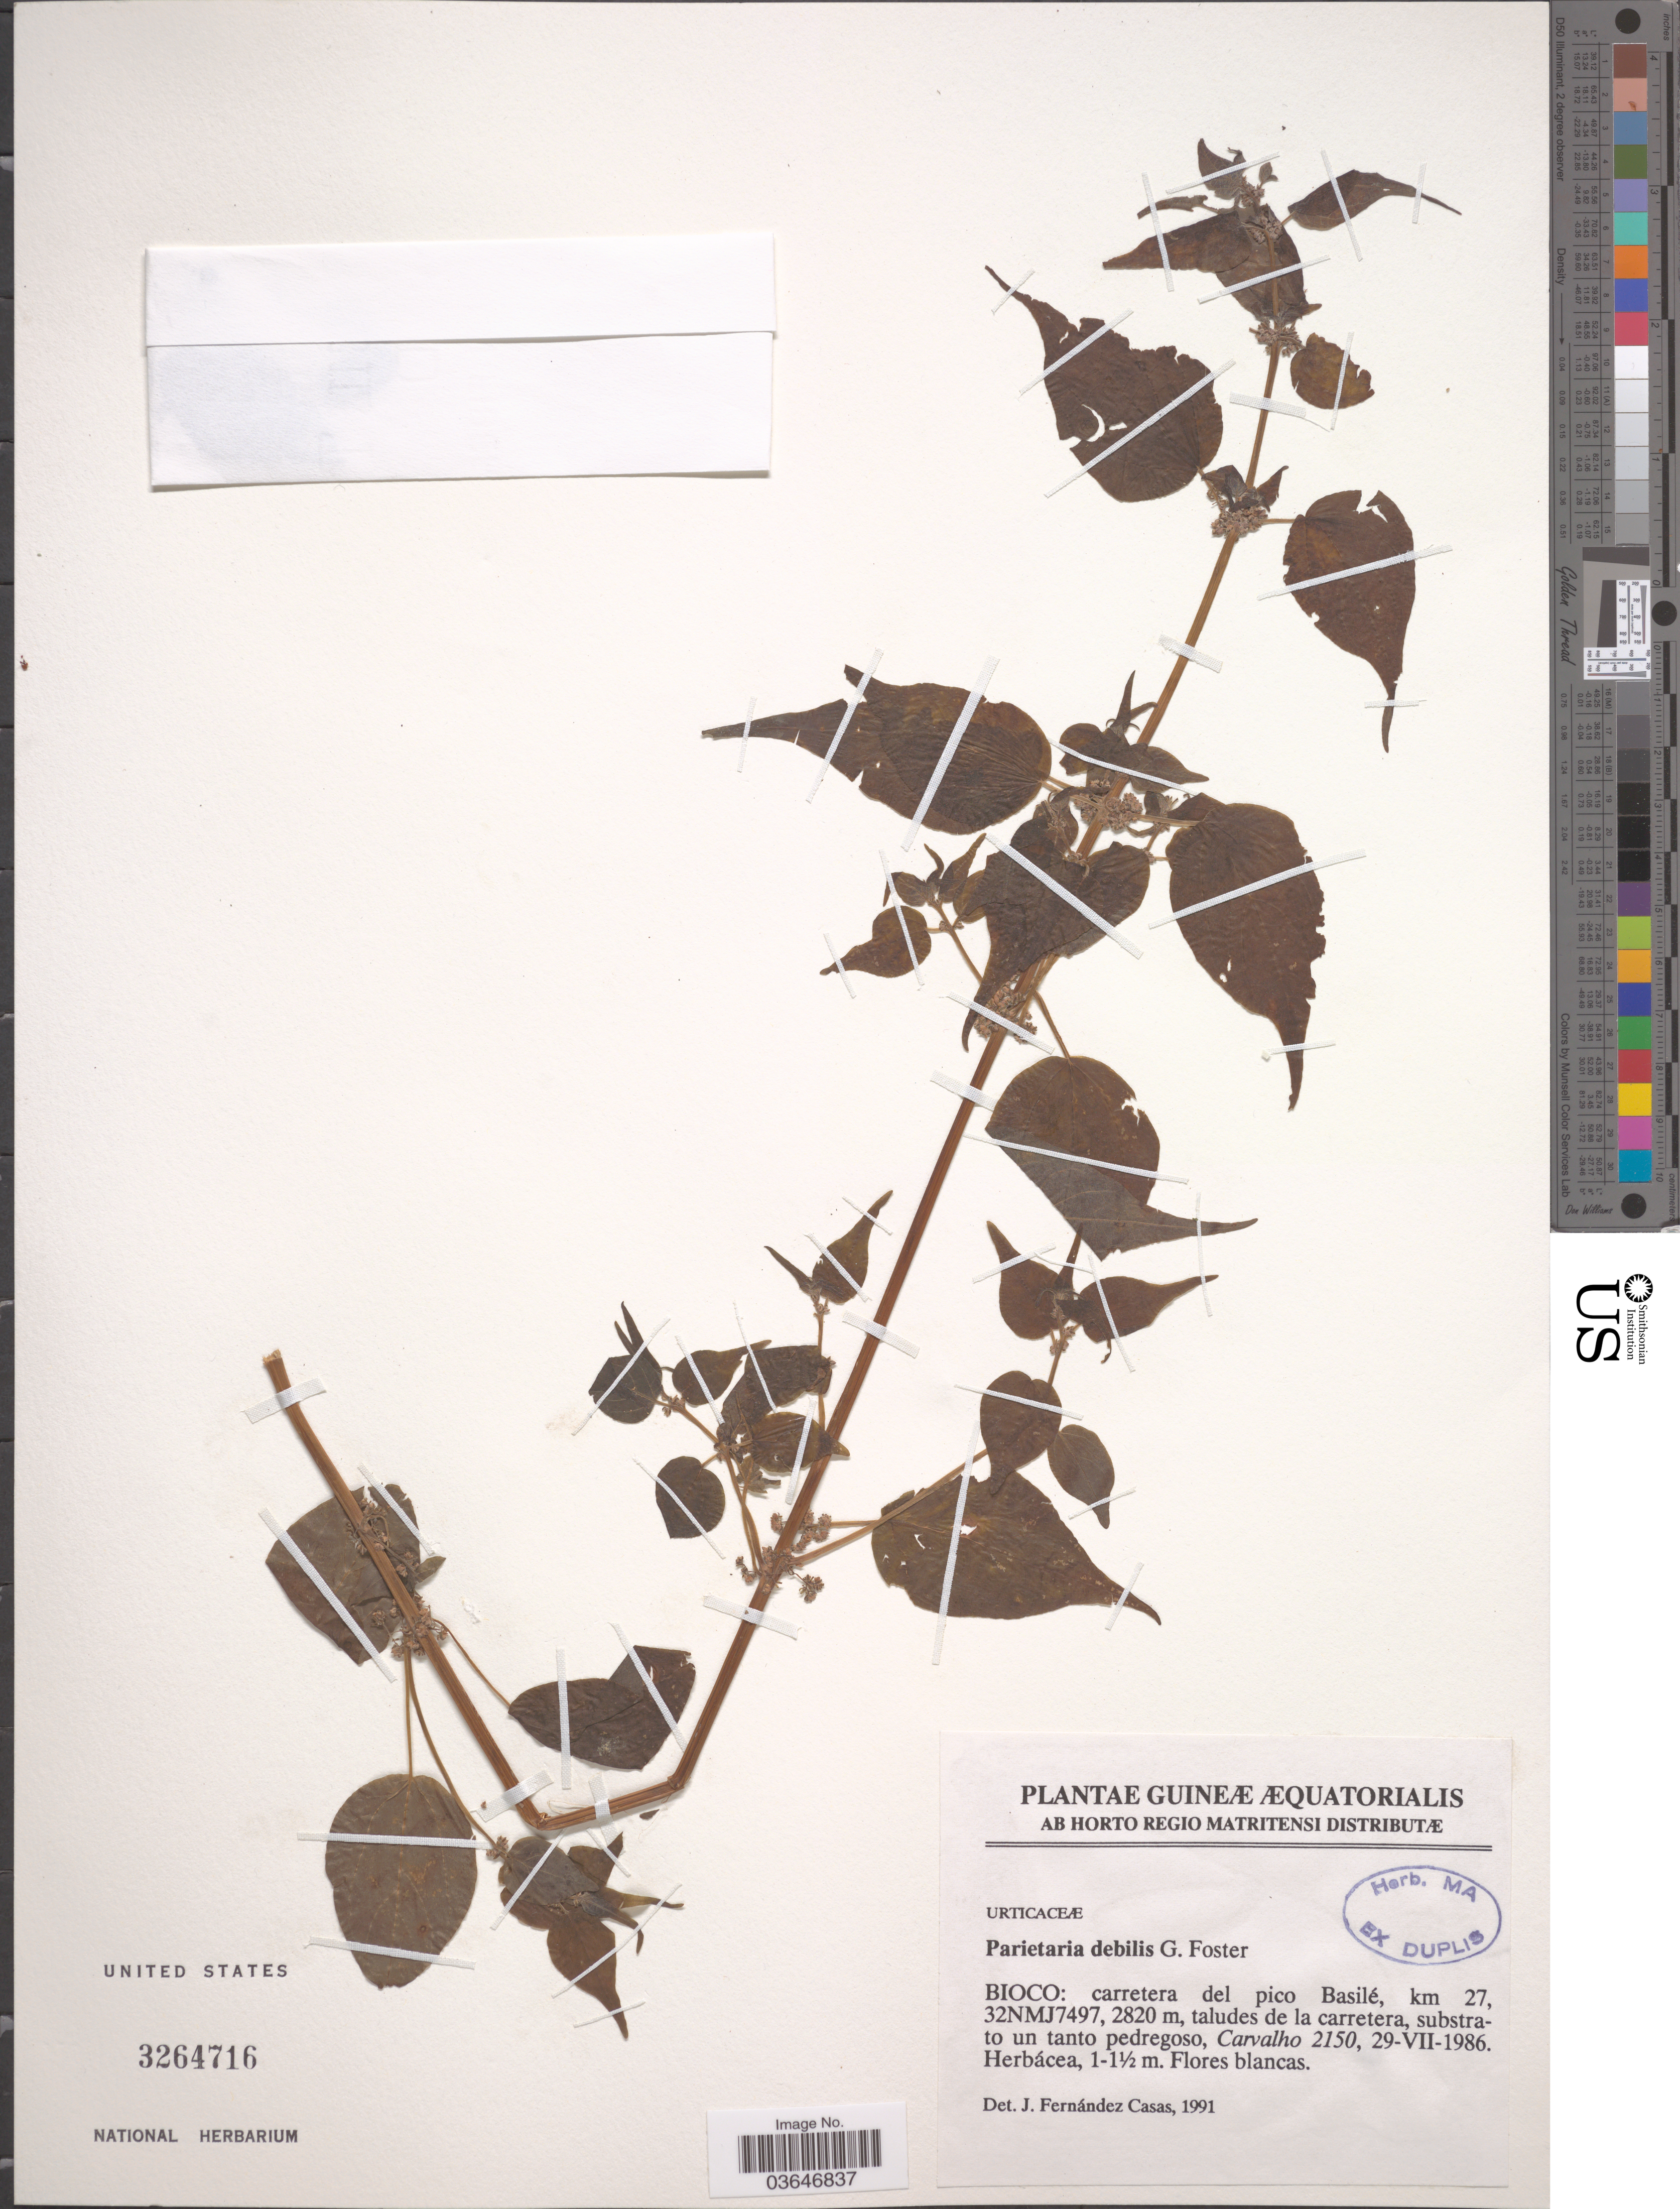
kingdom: Plantae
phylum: Tracheophyta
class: Magnoliopsida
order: Rosales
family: Urticaceae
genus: Parietaria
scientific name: Parietaria debilis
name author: G. Forst.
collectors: Carvalho, --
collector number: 2150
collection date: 1986-07-29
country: Equatorial Guinea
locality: Bioco: carretera del pico Basilé, km 27, 32NMJ7497.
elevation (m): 2820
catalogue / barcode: US 3264716